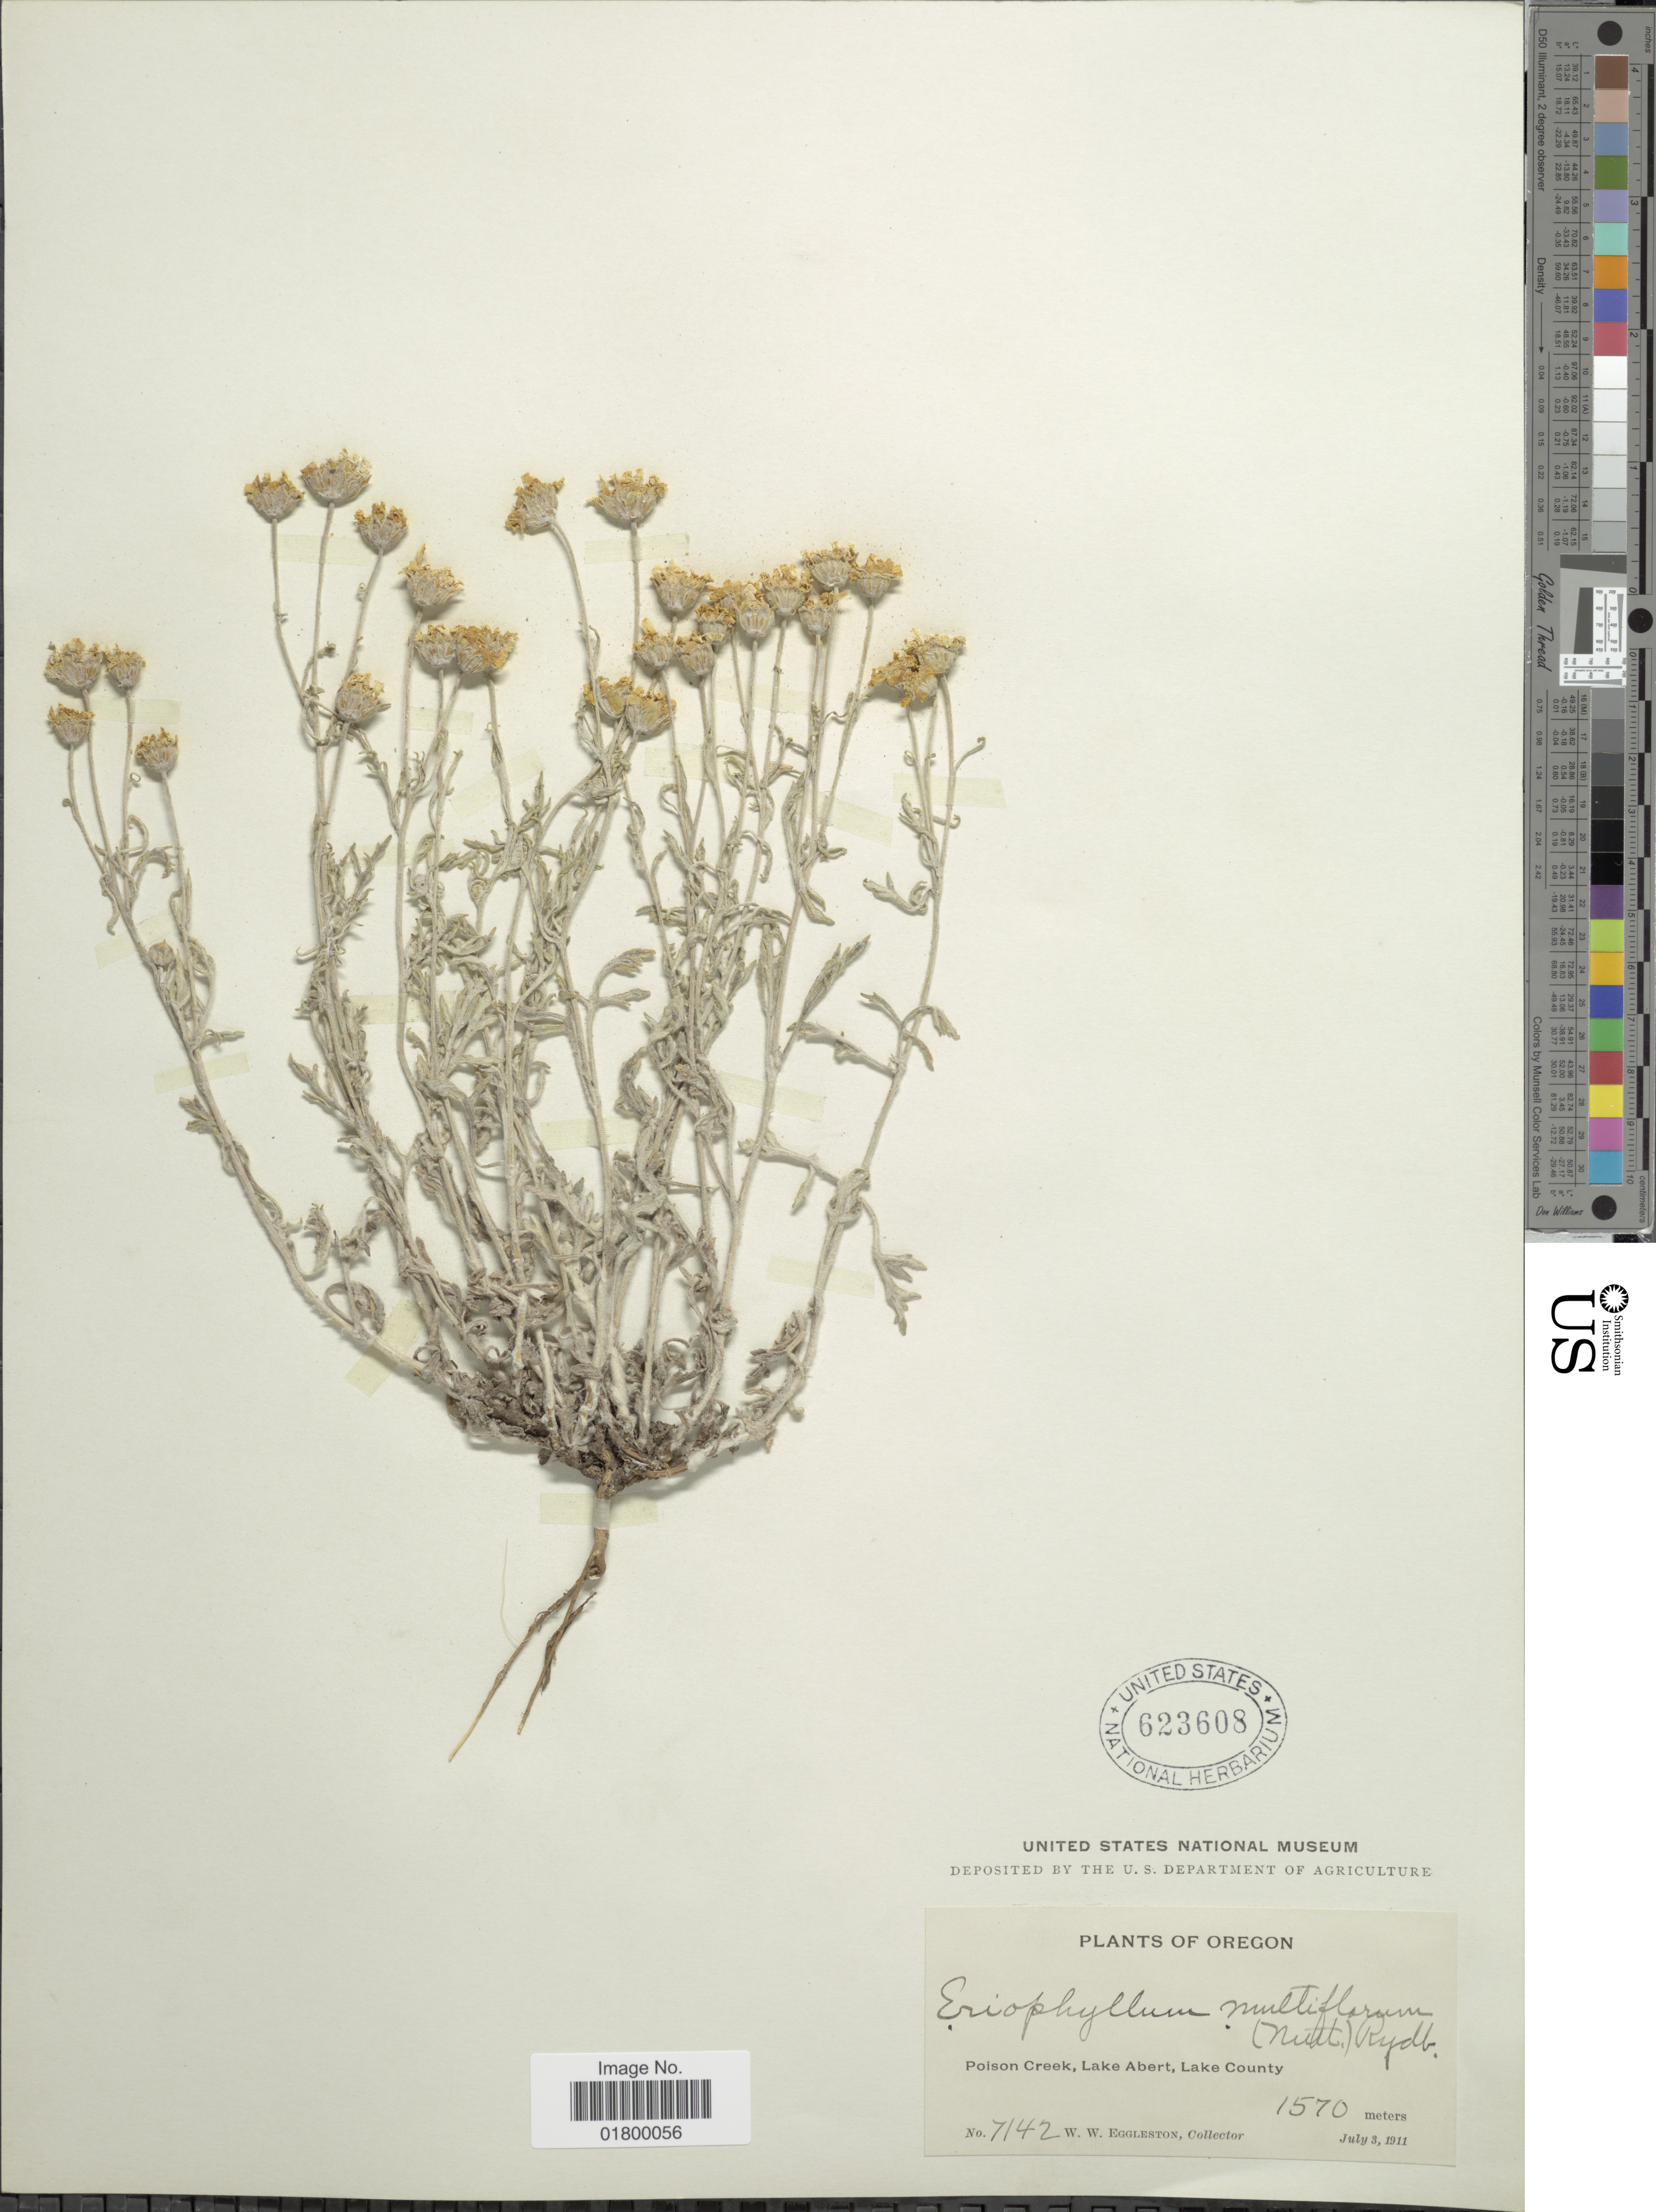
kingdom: Plantae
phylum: Tracheophyta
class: Magnoliopsida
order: Asterales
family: Asteraceae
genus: Eriophyllum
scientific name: Eriophyllum integrifolium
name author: (Hook.) Greene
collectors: W. W. Eggleston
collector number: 7142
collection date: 1911-07-03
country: United States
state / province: Oregon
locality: Poisonl Creek, lake Abert, Lake County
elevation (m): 1570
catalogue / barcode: US 623608